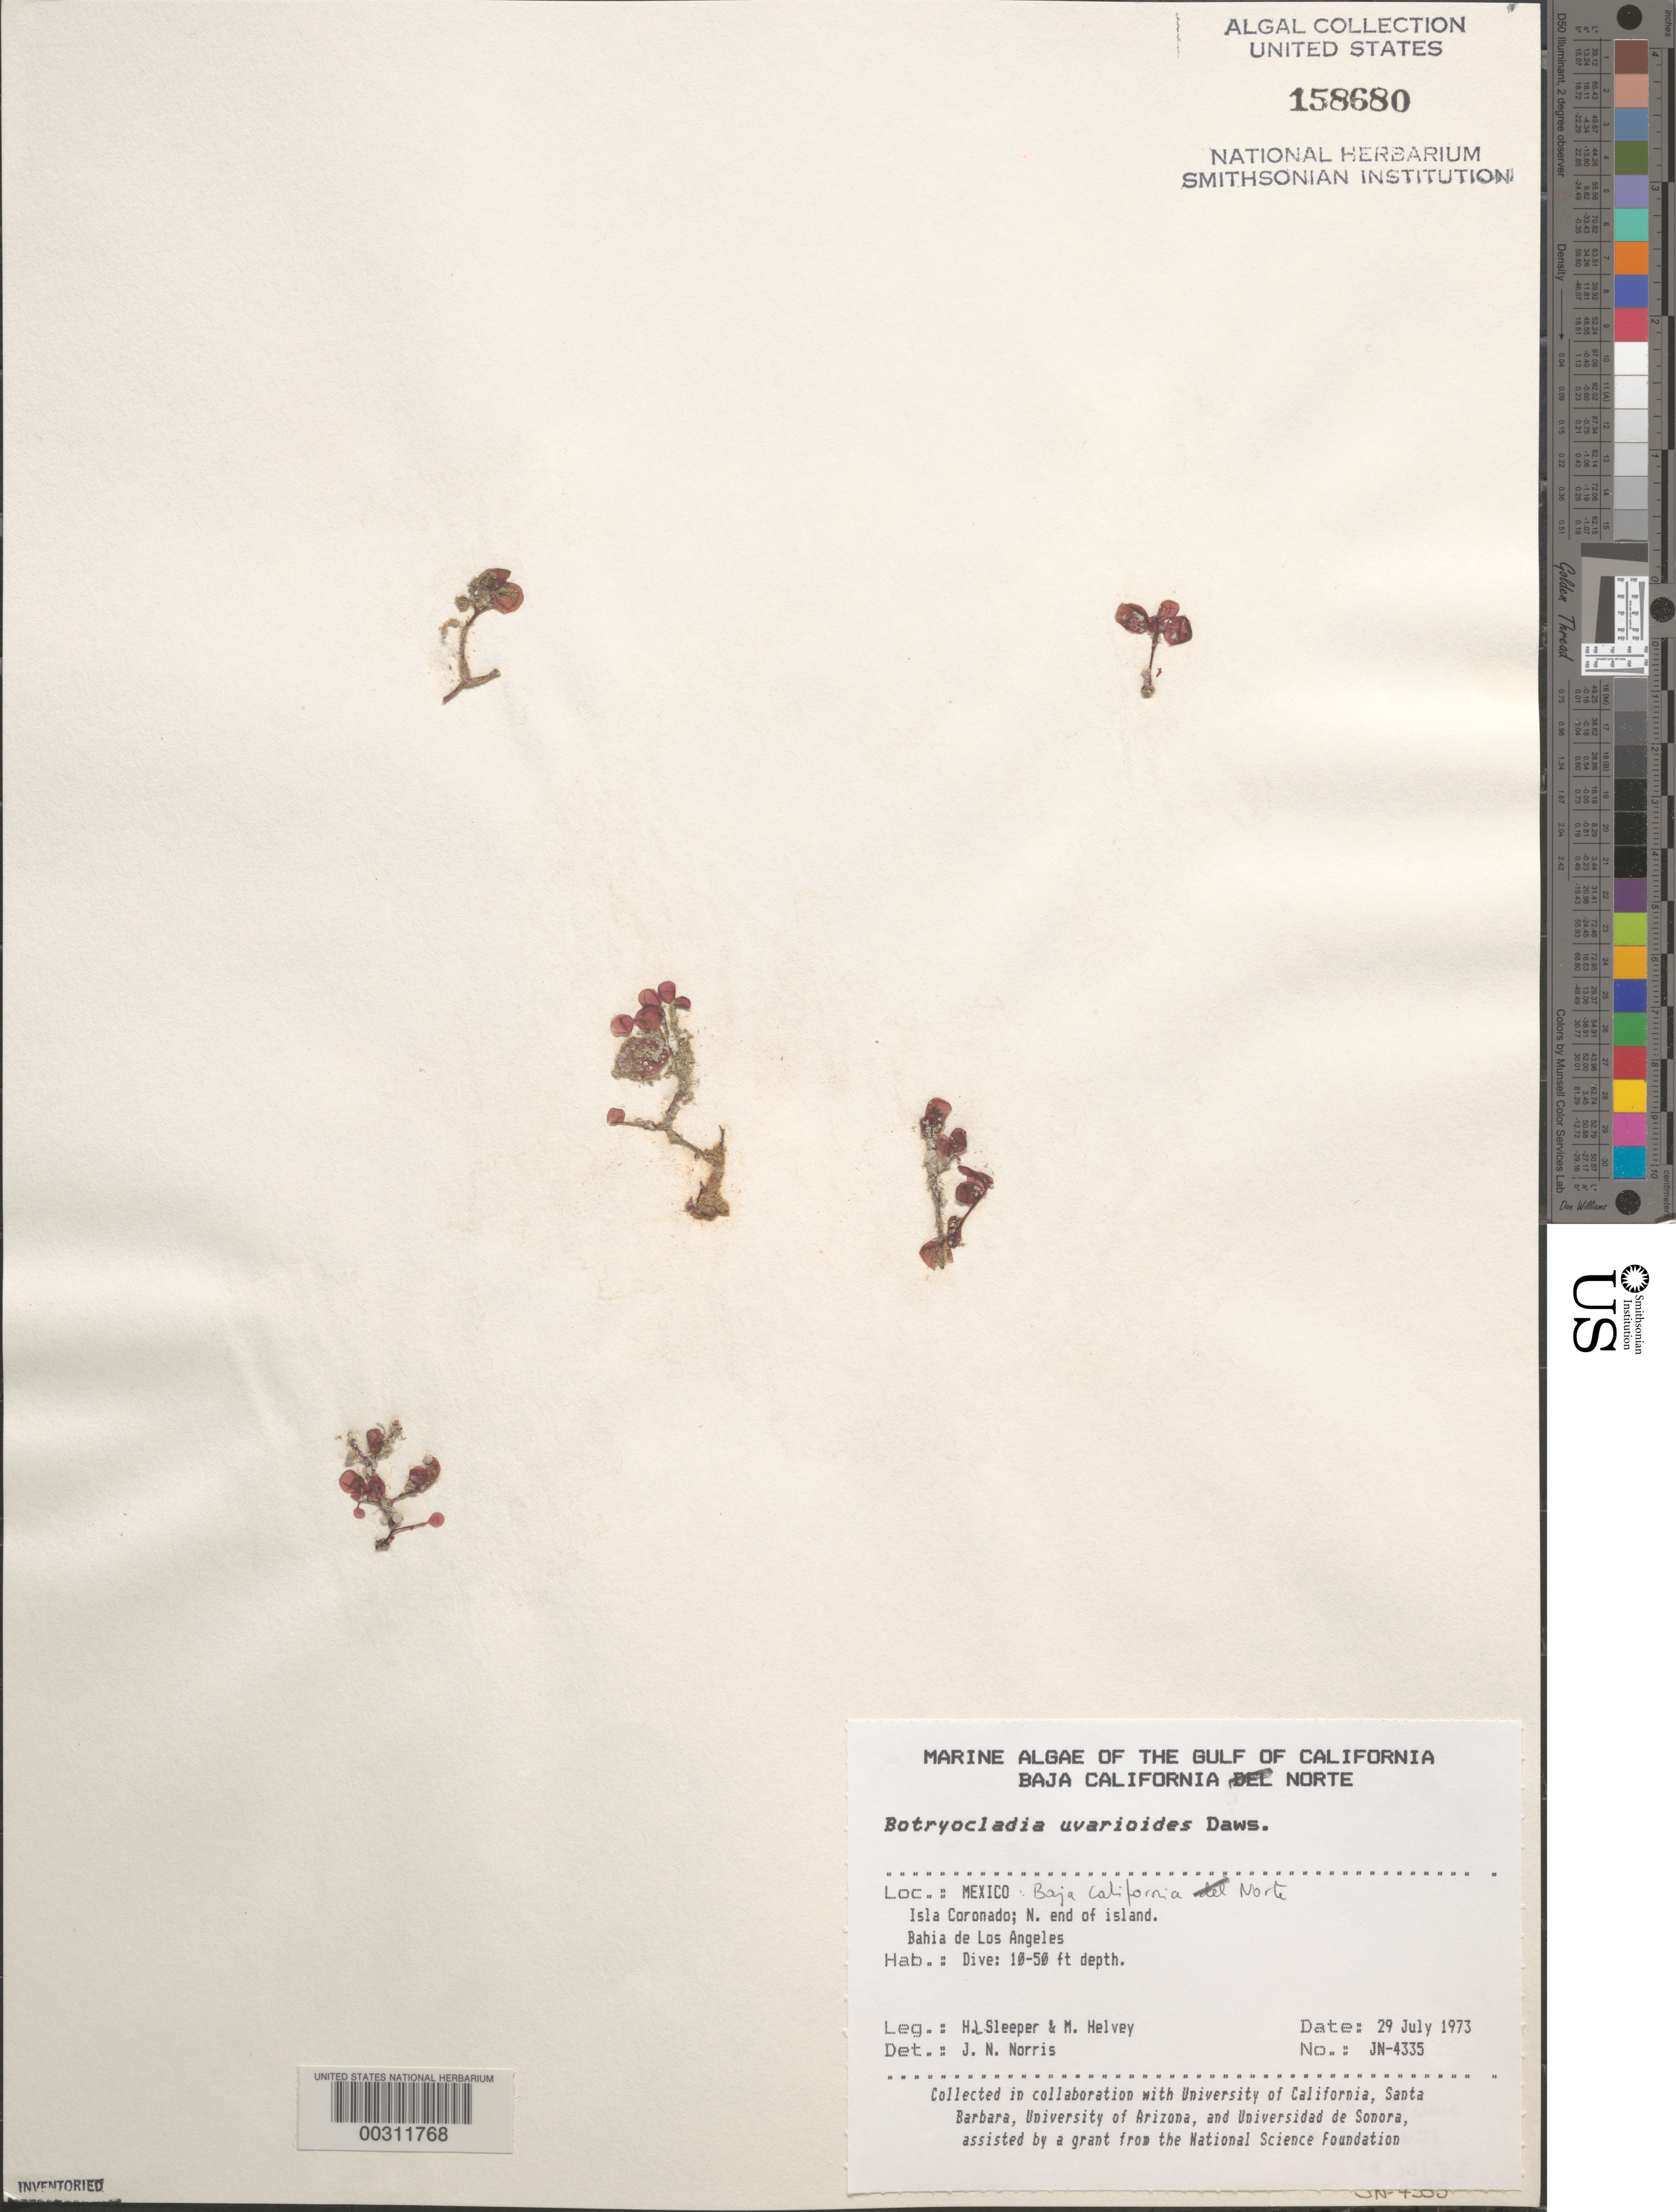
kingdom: Plantae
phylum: Rhodophyta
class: Florideophyceae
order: Rhodymeniales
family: Rhodymeniaceae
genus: Botryocladia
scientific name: Botryocladia uvarioides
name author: E.Y. Dawson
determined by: Norris, James N.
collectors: H. Sleeper & M. Helvey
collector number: JN-4335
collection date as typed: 29 Jul 1973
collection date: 1973-07-29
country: Mexico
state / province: Baja California Norte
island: Isla Coronado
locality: Bahia de los Angeles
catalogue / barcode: US 158680